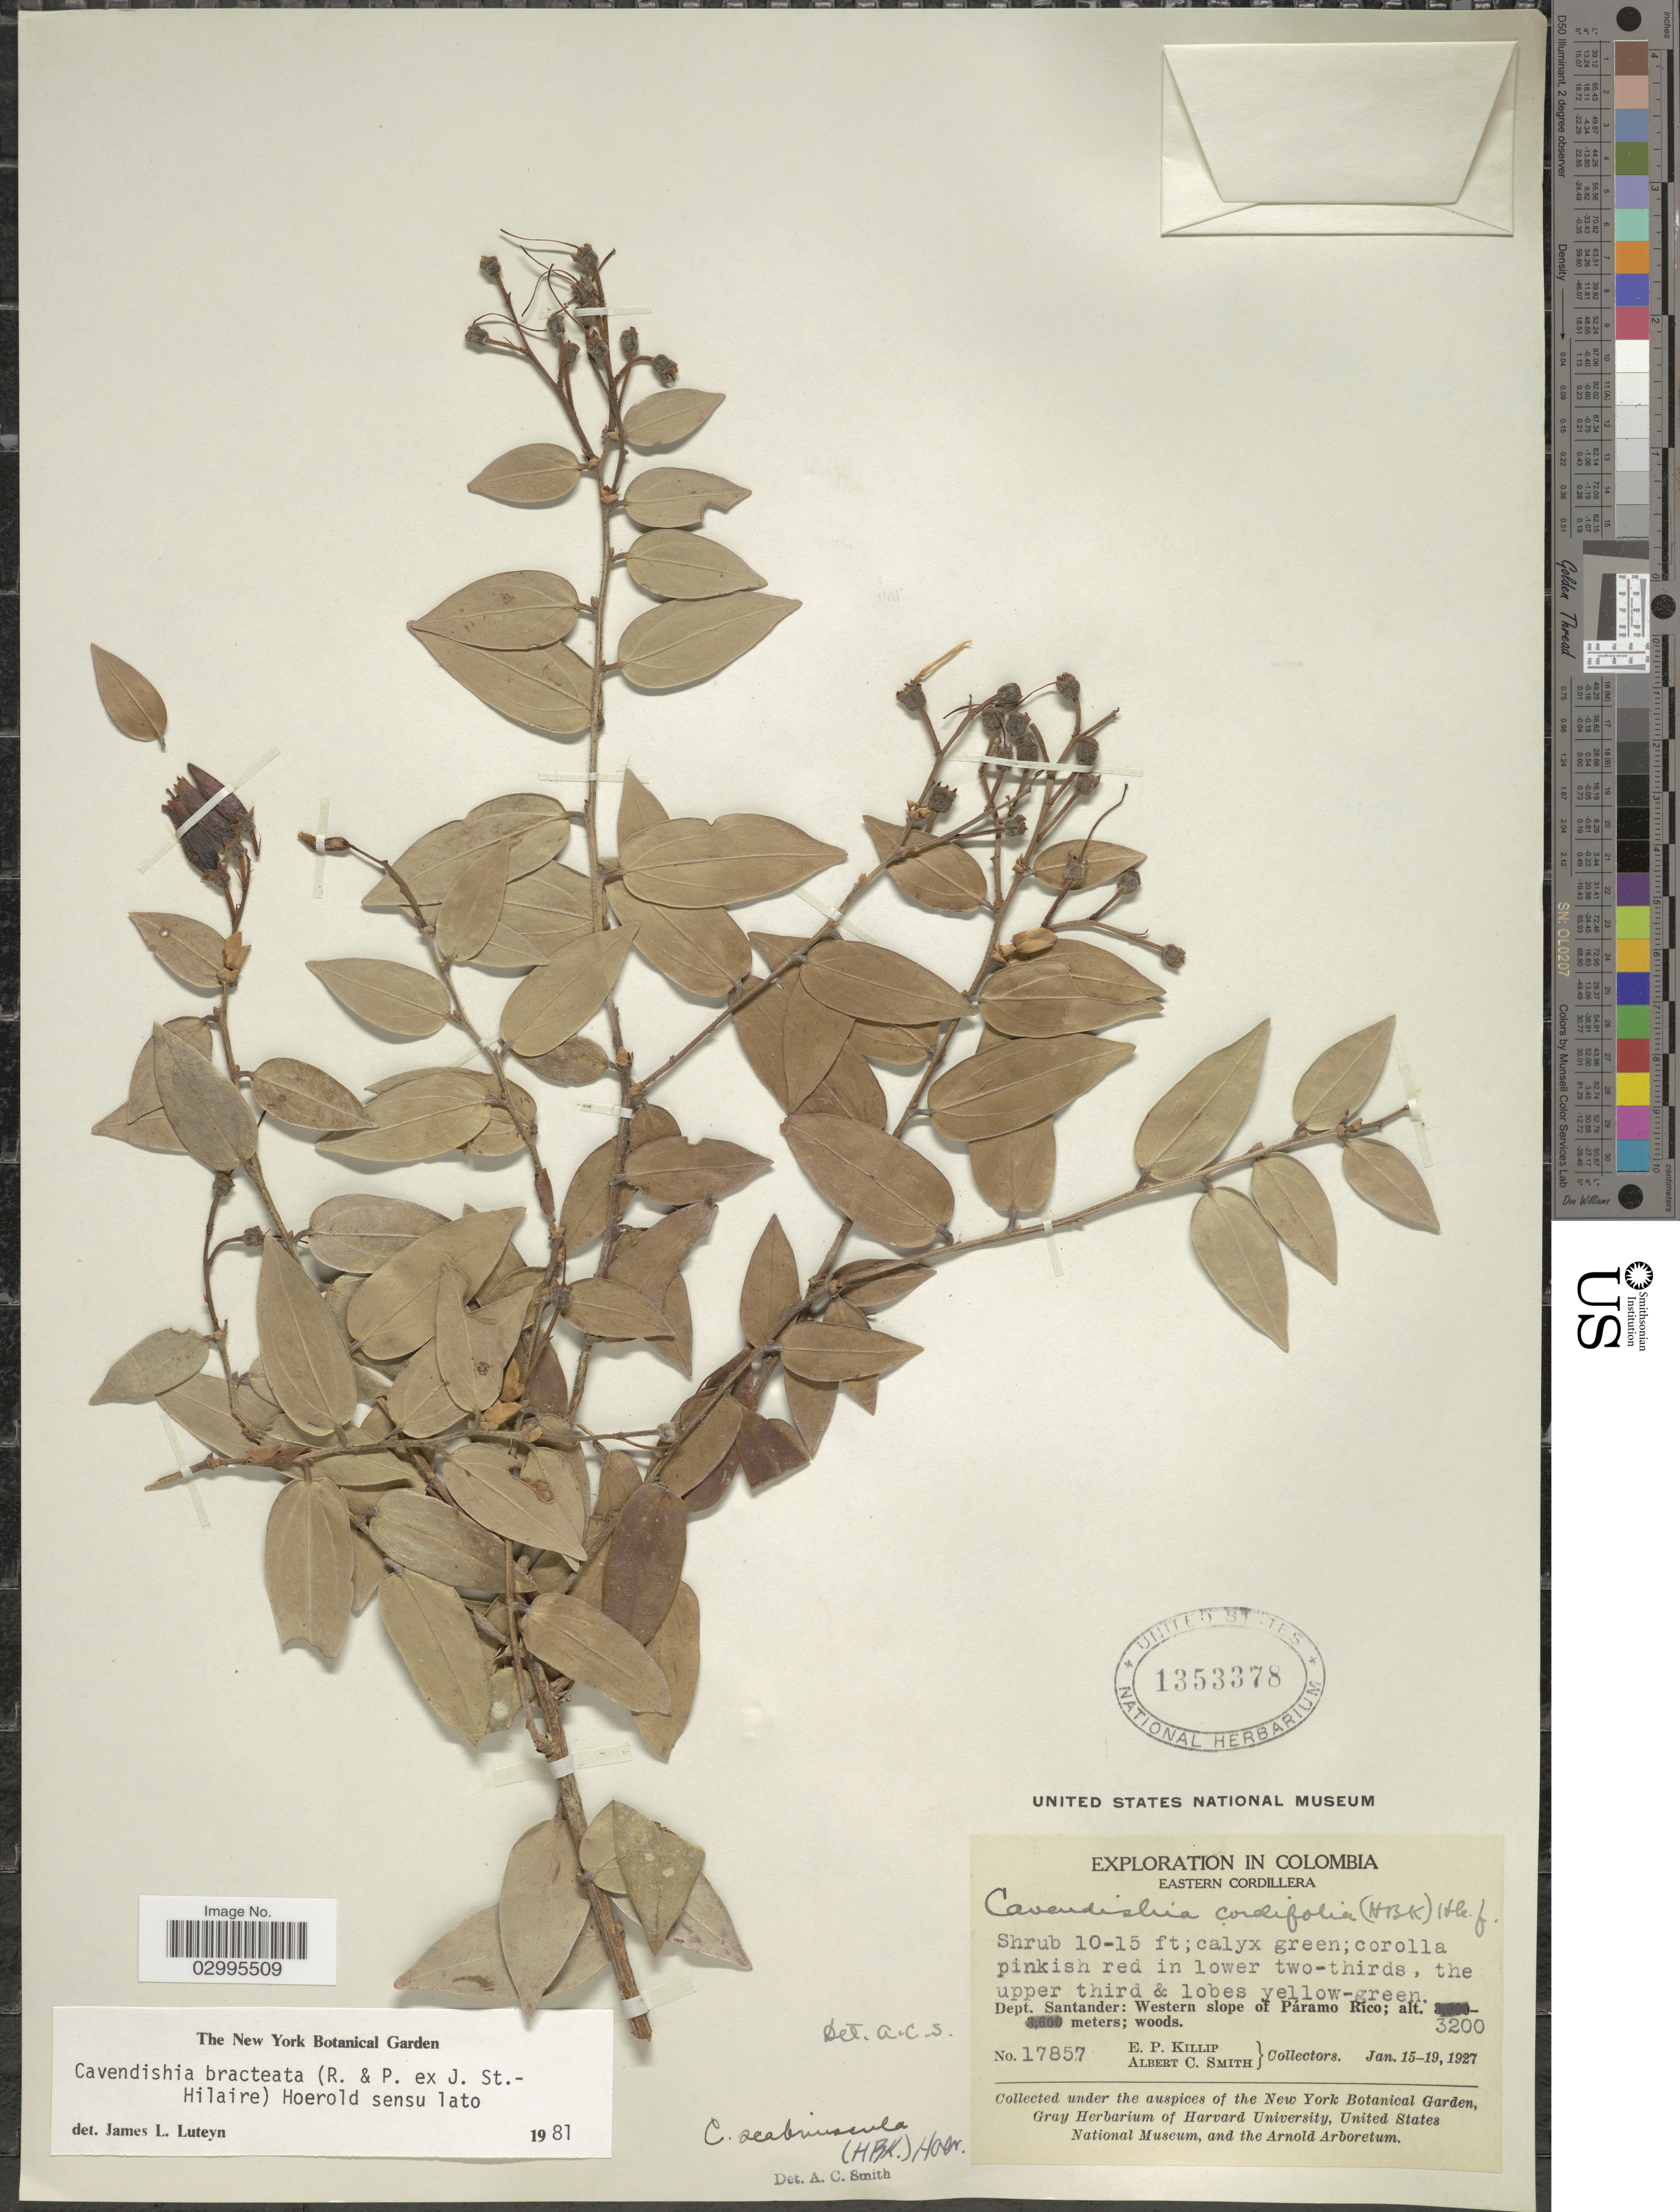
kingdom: Plantae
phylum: Tracheophyta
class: Magnoliopsida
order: Ericales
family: Ericaceae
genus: Cavendishia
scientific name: Cavendishia bracteata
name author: (Ruiz & Pav. ex J. St.-Hil.) Hoerold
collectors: E. P. Killip & A. C. Smith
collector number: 17857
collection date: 1927-01-15/1927-01-19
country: Colombia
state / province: Santander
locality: Eastern Cordillera. Dept. Santander: Western slope of Páramo Rico.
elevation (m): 3200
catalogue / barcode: US 1353378